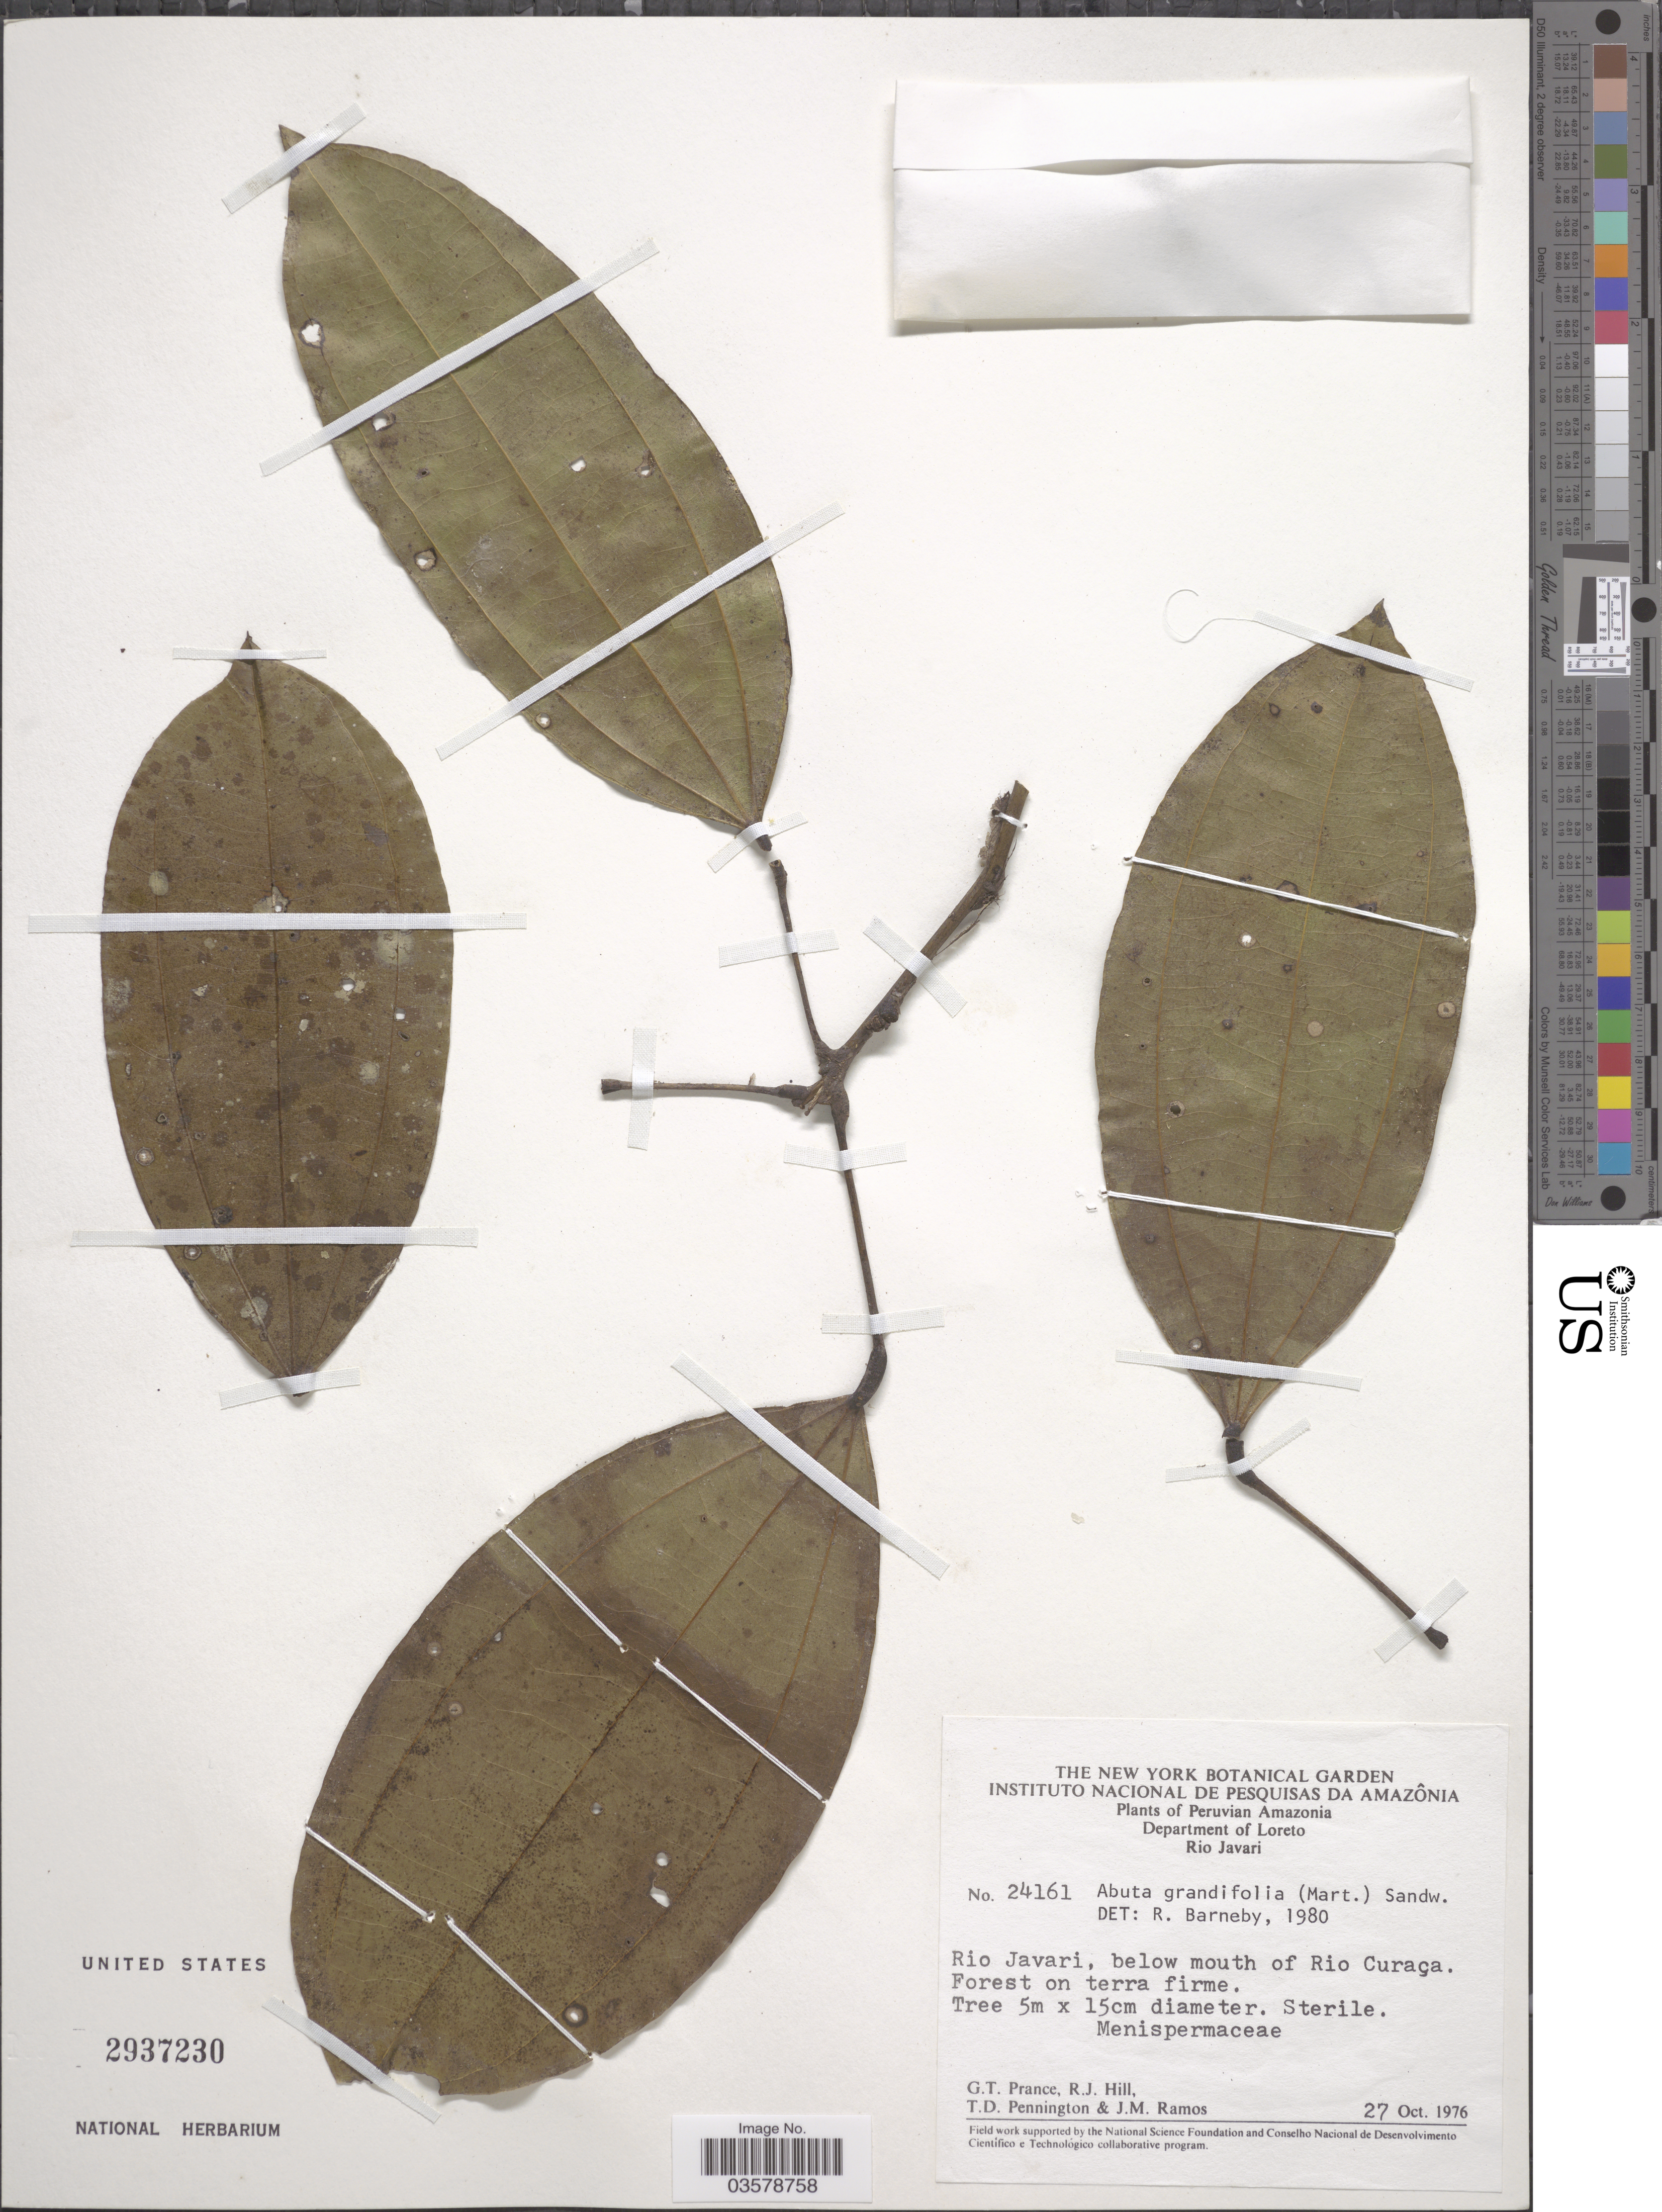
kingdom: Plantae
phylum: Tracheophyta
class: Magnoliopsida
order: Ranunculales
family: Menispermaceae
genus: Abuta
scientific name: Abuta grandifolia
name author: (Mart.) Sandwith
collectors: G. T. Prance, R. J. Hill, T. D. Pennington & J. M. Ramos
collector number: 24161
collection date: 1976-10-27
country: Peru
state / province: Loreto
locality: Peruvian Amazonia. Department of Loreto. Rio Javari, below mouth of Rio Curaça. Forest on terra firme.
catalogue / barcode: US 2937230